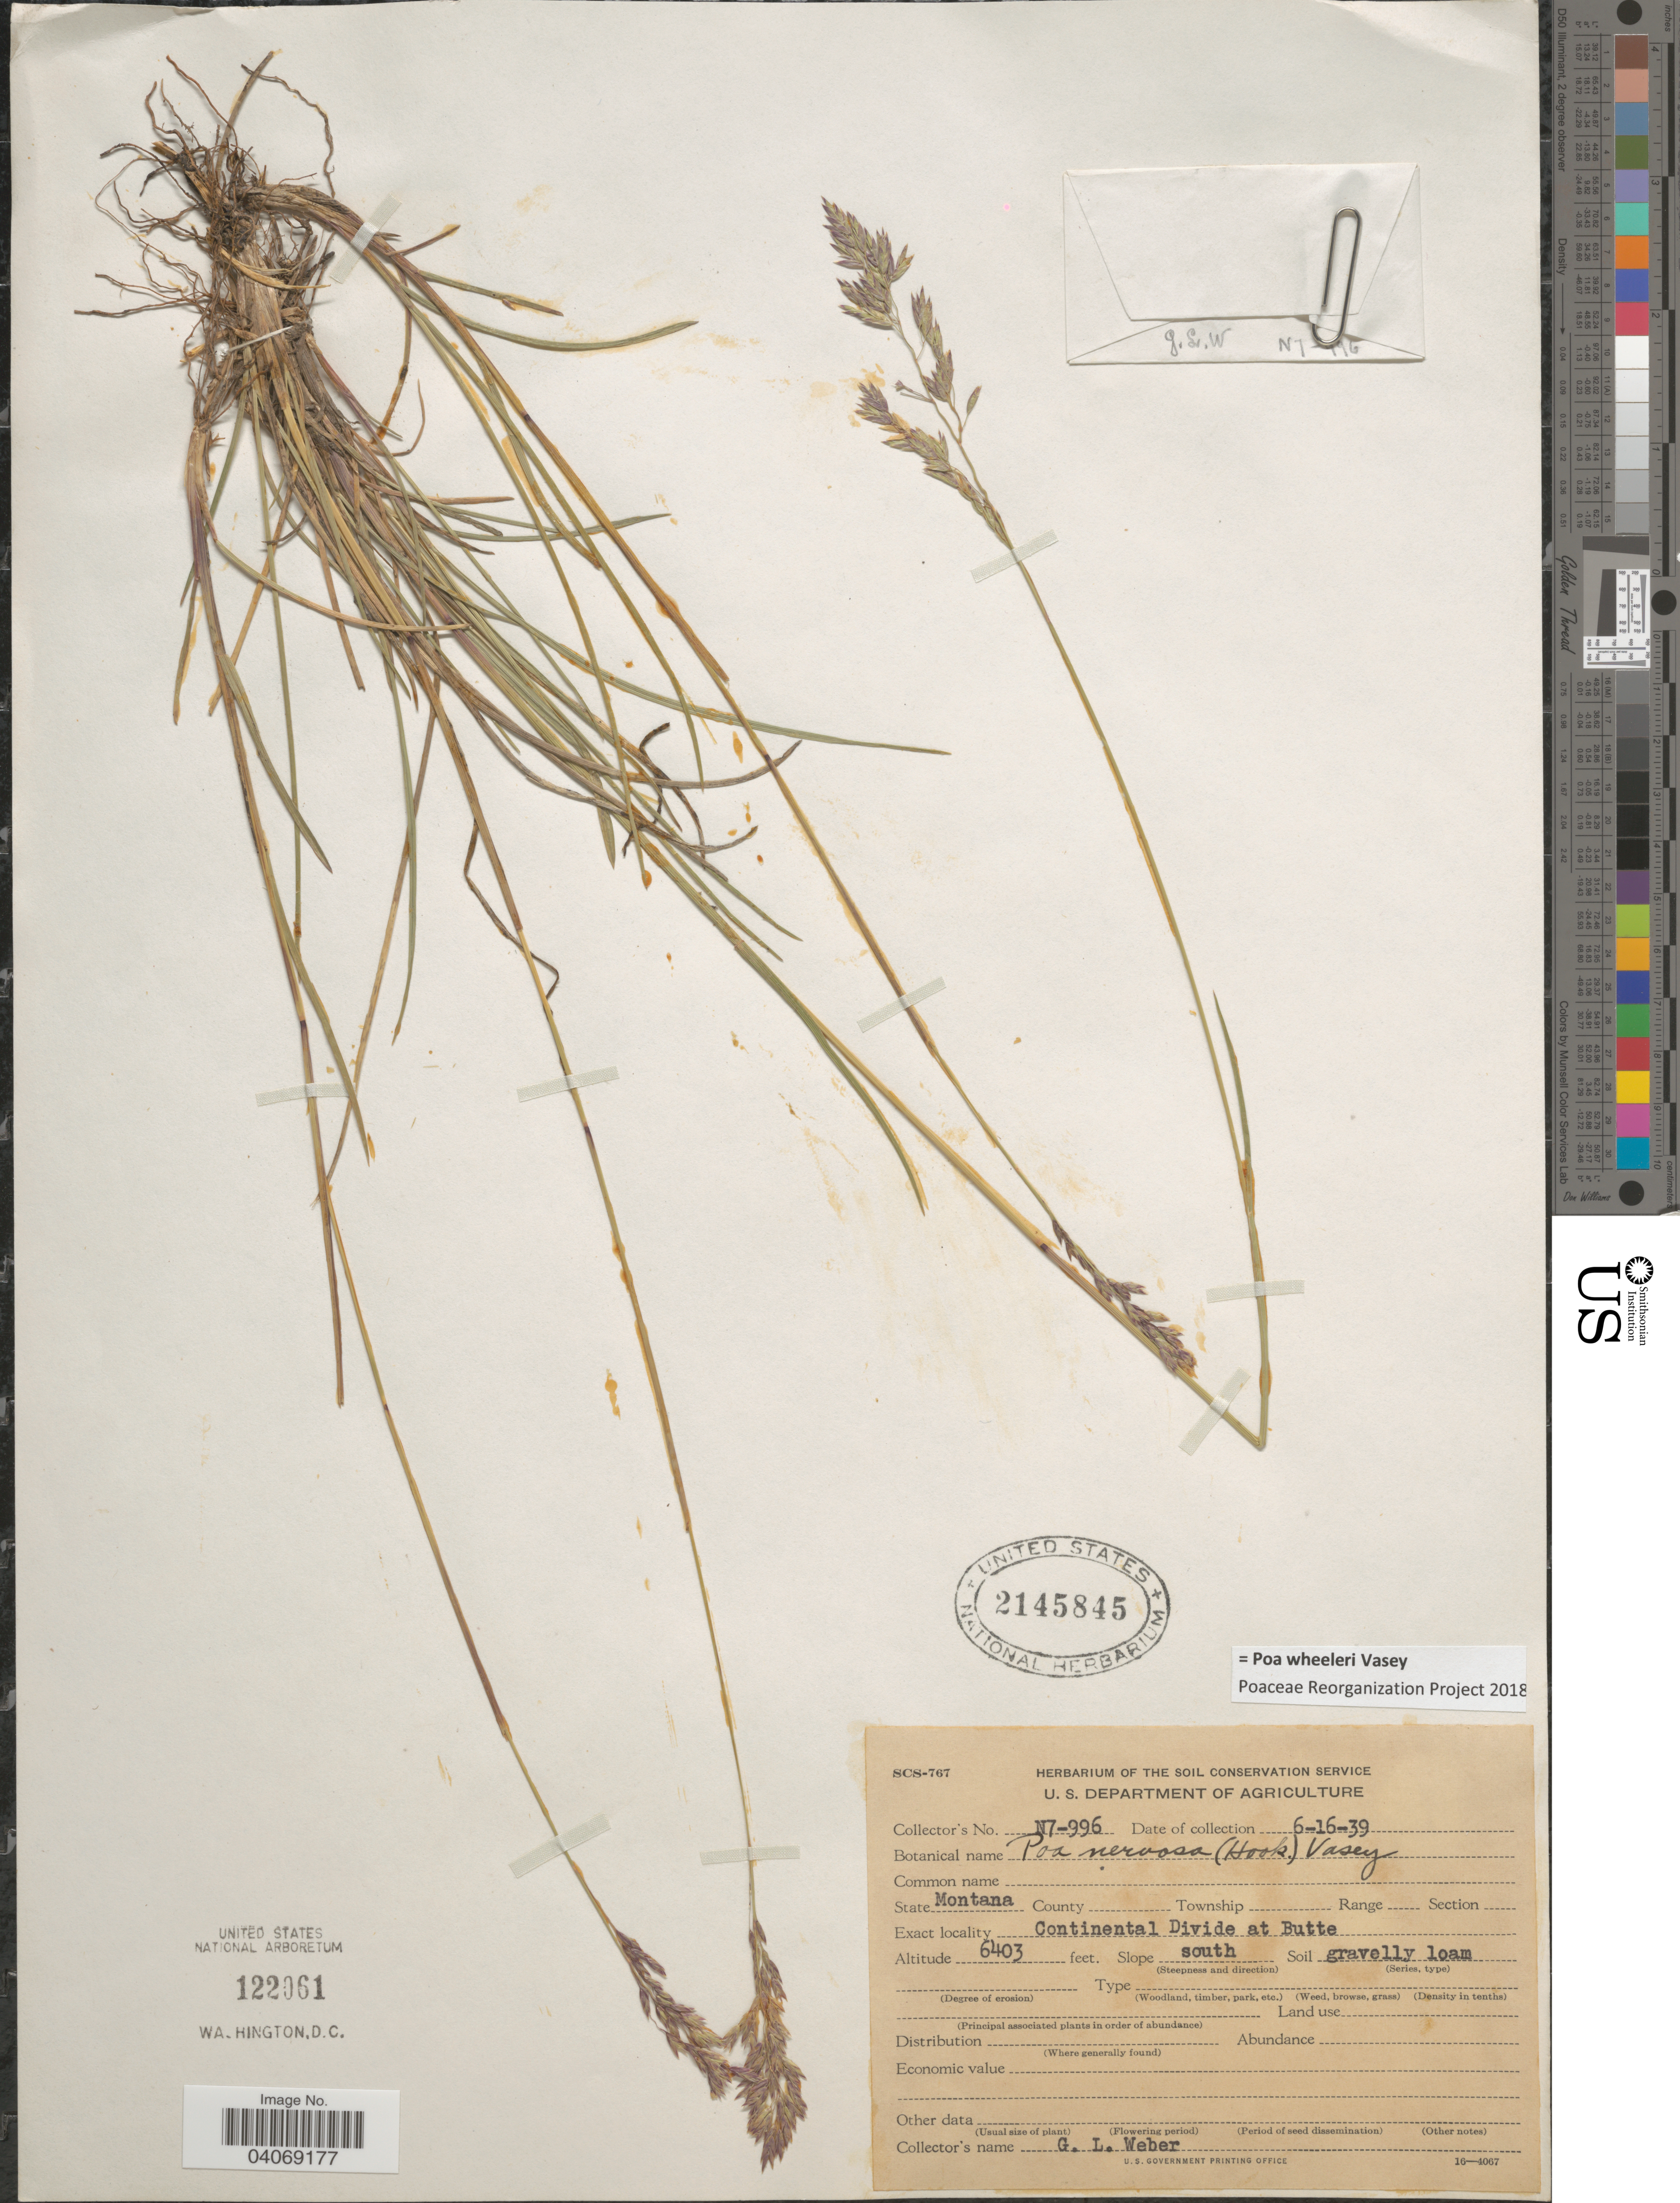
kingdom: Plantae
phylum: Tracheophyta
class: Liliopsida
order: Poales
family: Poaceae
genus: Poa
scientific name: Poa wheeleri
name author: Vasey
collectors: G. Weber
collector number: N7-996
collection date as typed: Transcribed d/m/y: 16/6/39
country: United States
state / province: Montana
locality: Continental Divide at Butte. Slope south.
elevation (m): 1952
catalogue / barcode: US 2145845